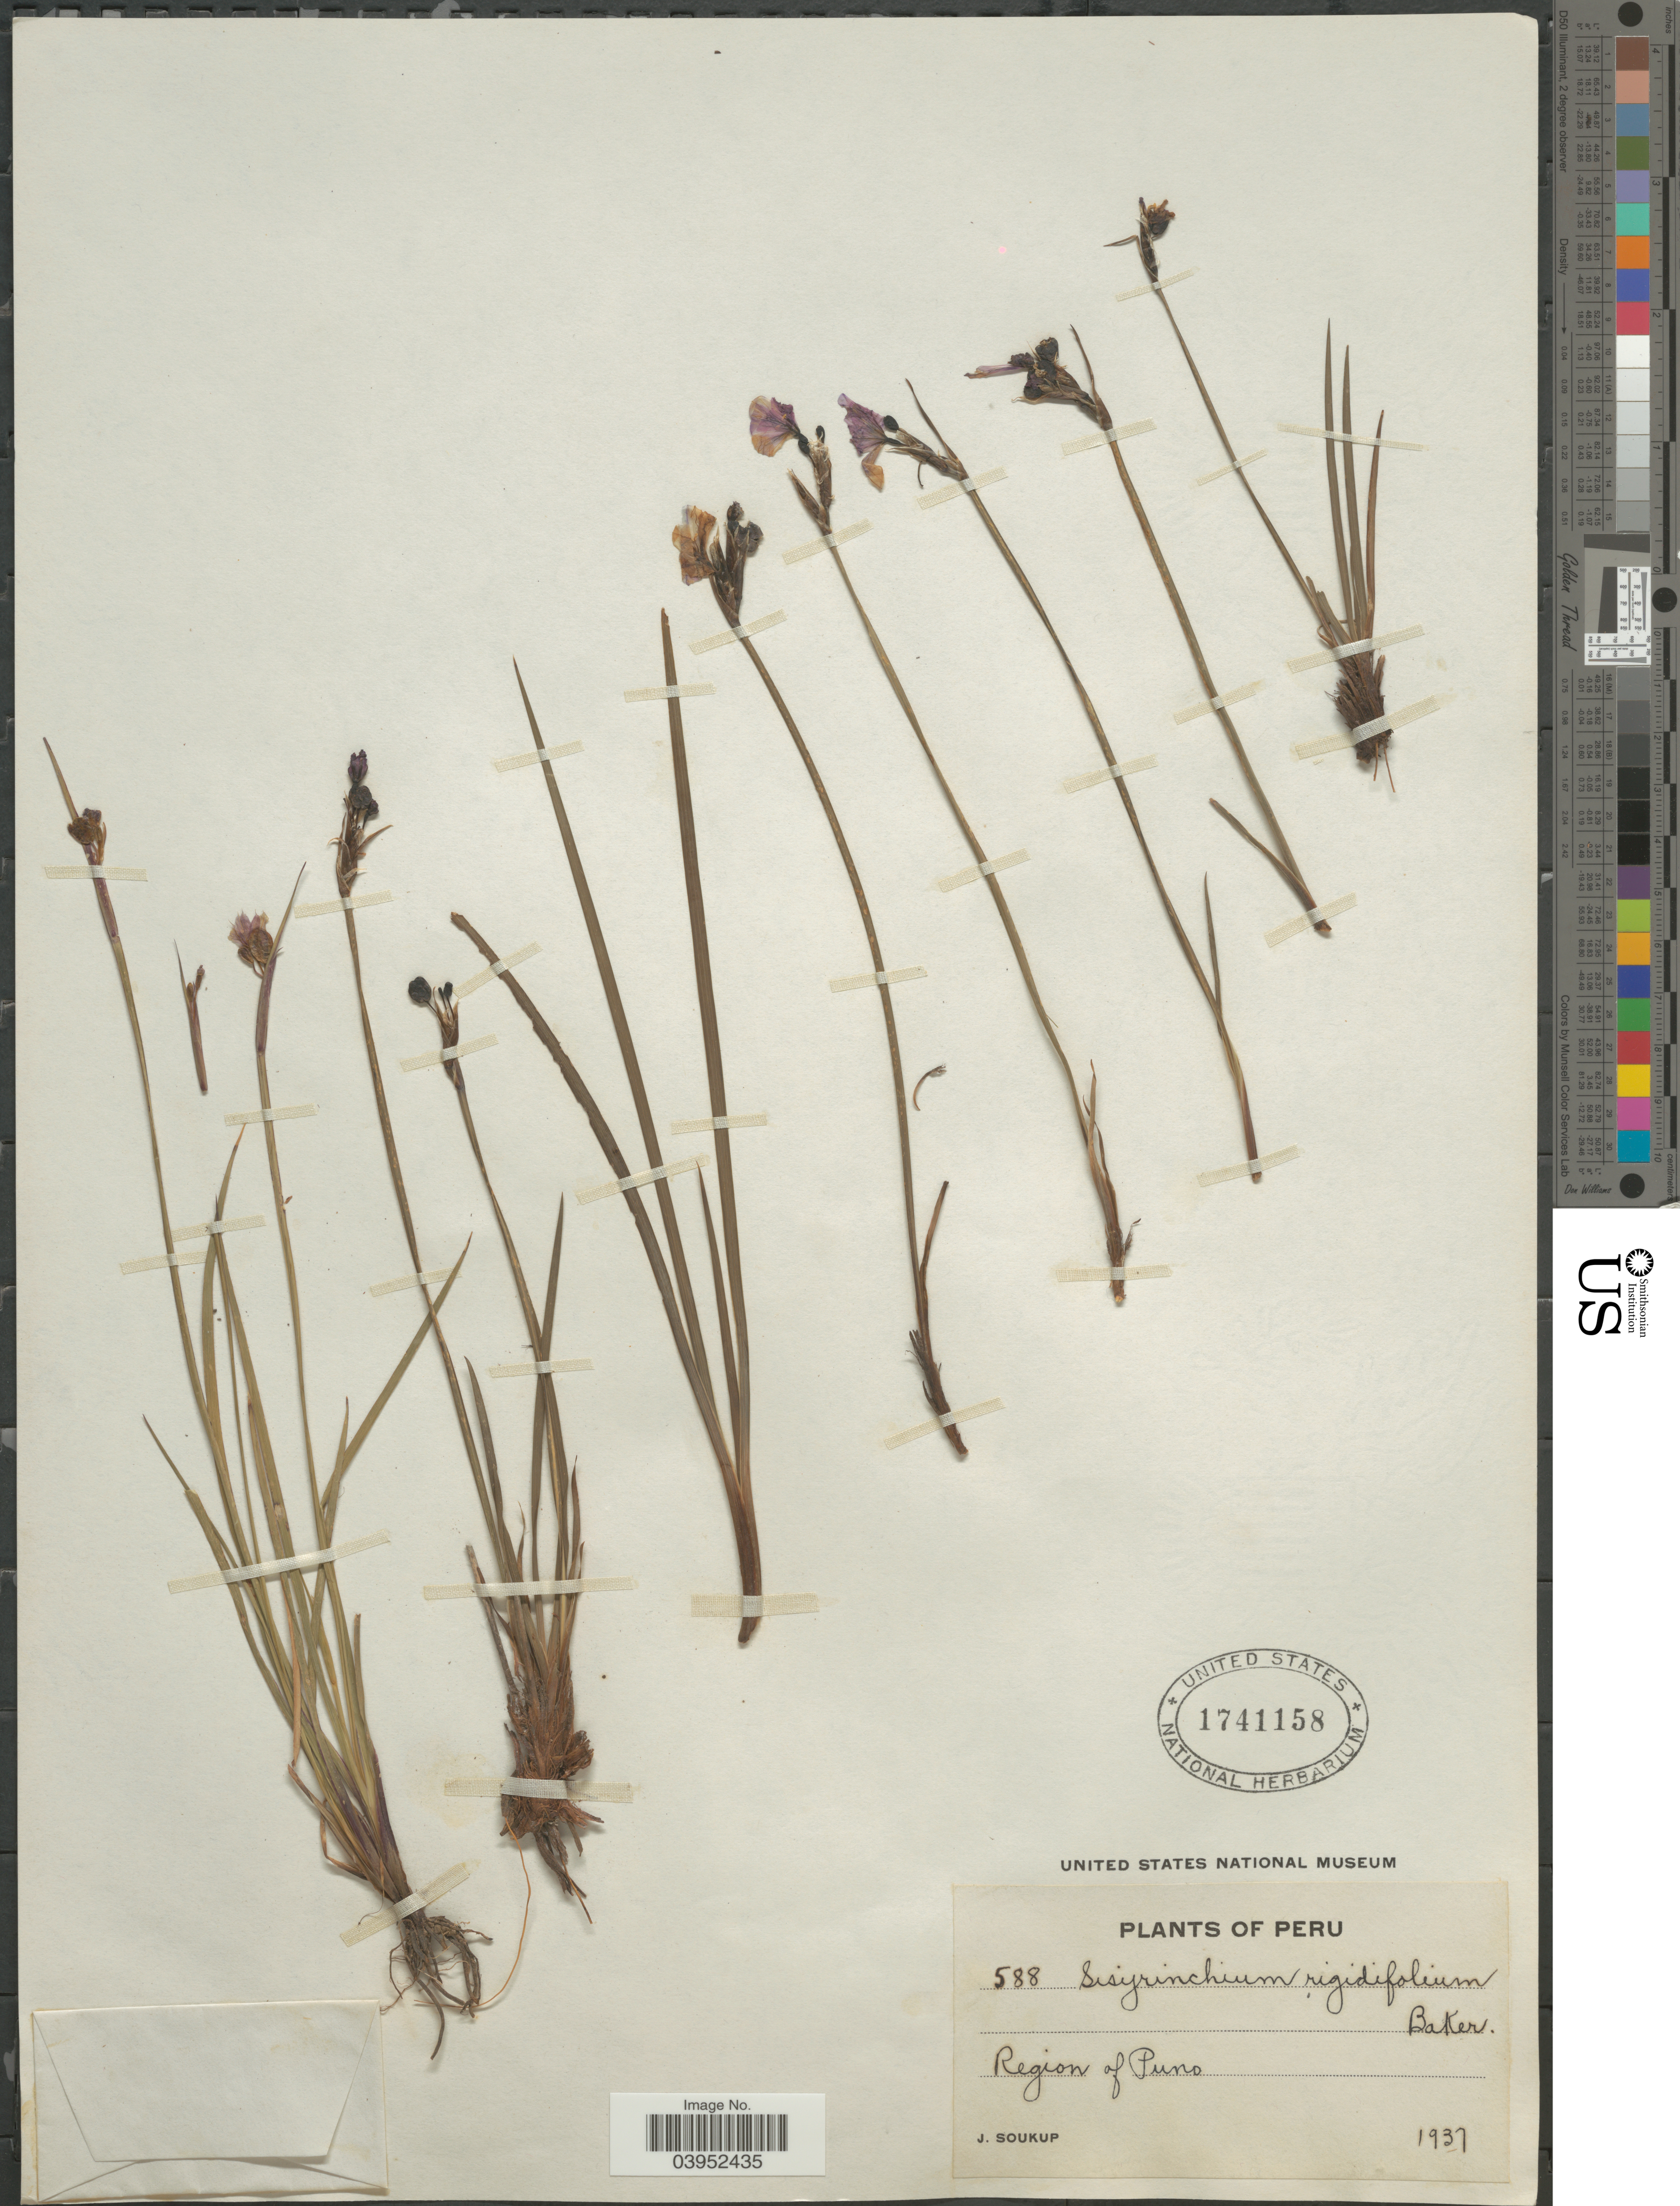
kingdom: Plantae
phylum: Tracheophyta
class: Liliopsida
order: Asparagales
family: Iridaceae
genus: Sisyrinchium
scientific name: Sisyrinchium rigidifolium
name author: Baker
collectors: J. Soukup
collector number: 588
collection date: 1937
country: Peru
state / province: Puno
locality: Region of Puno.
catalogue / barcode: US 1741158